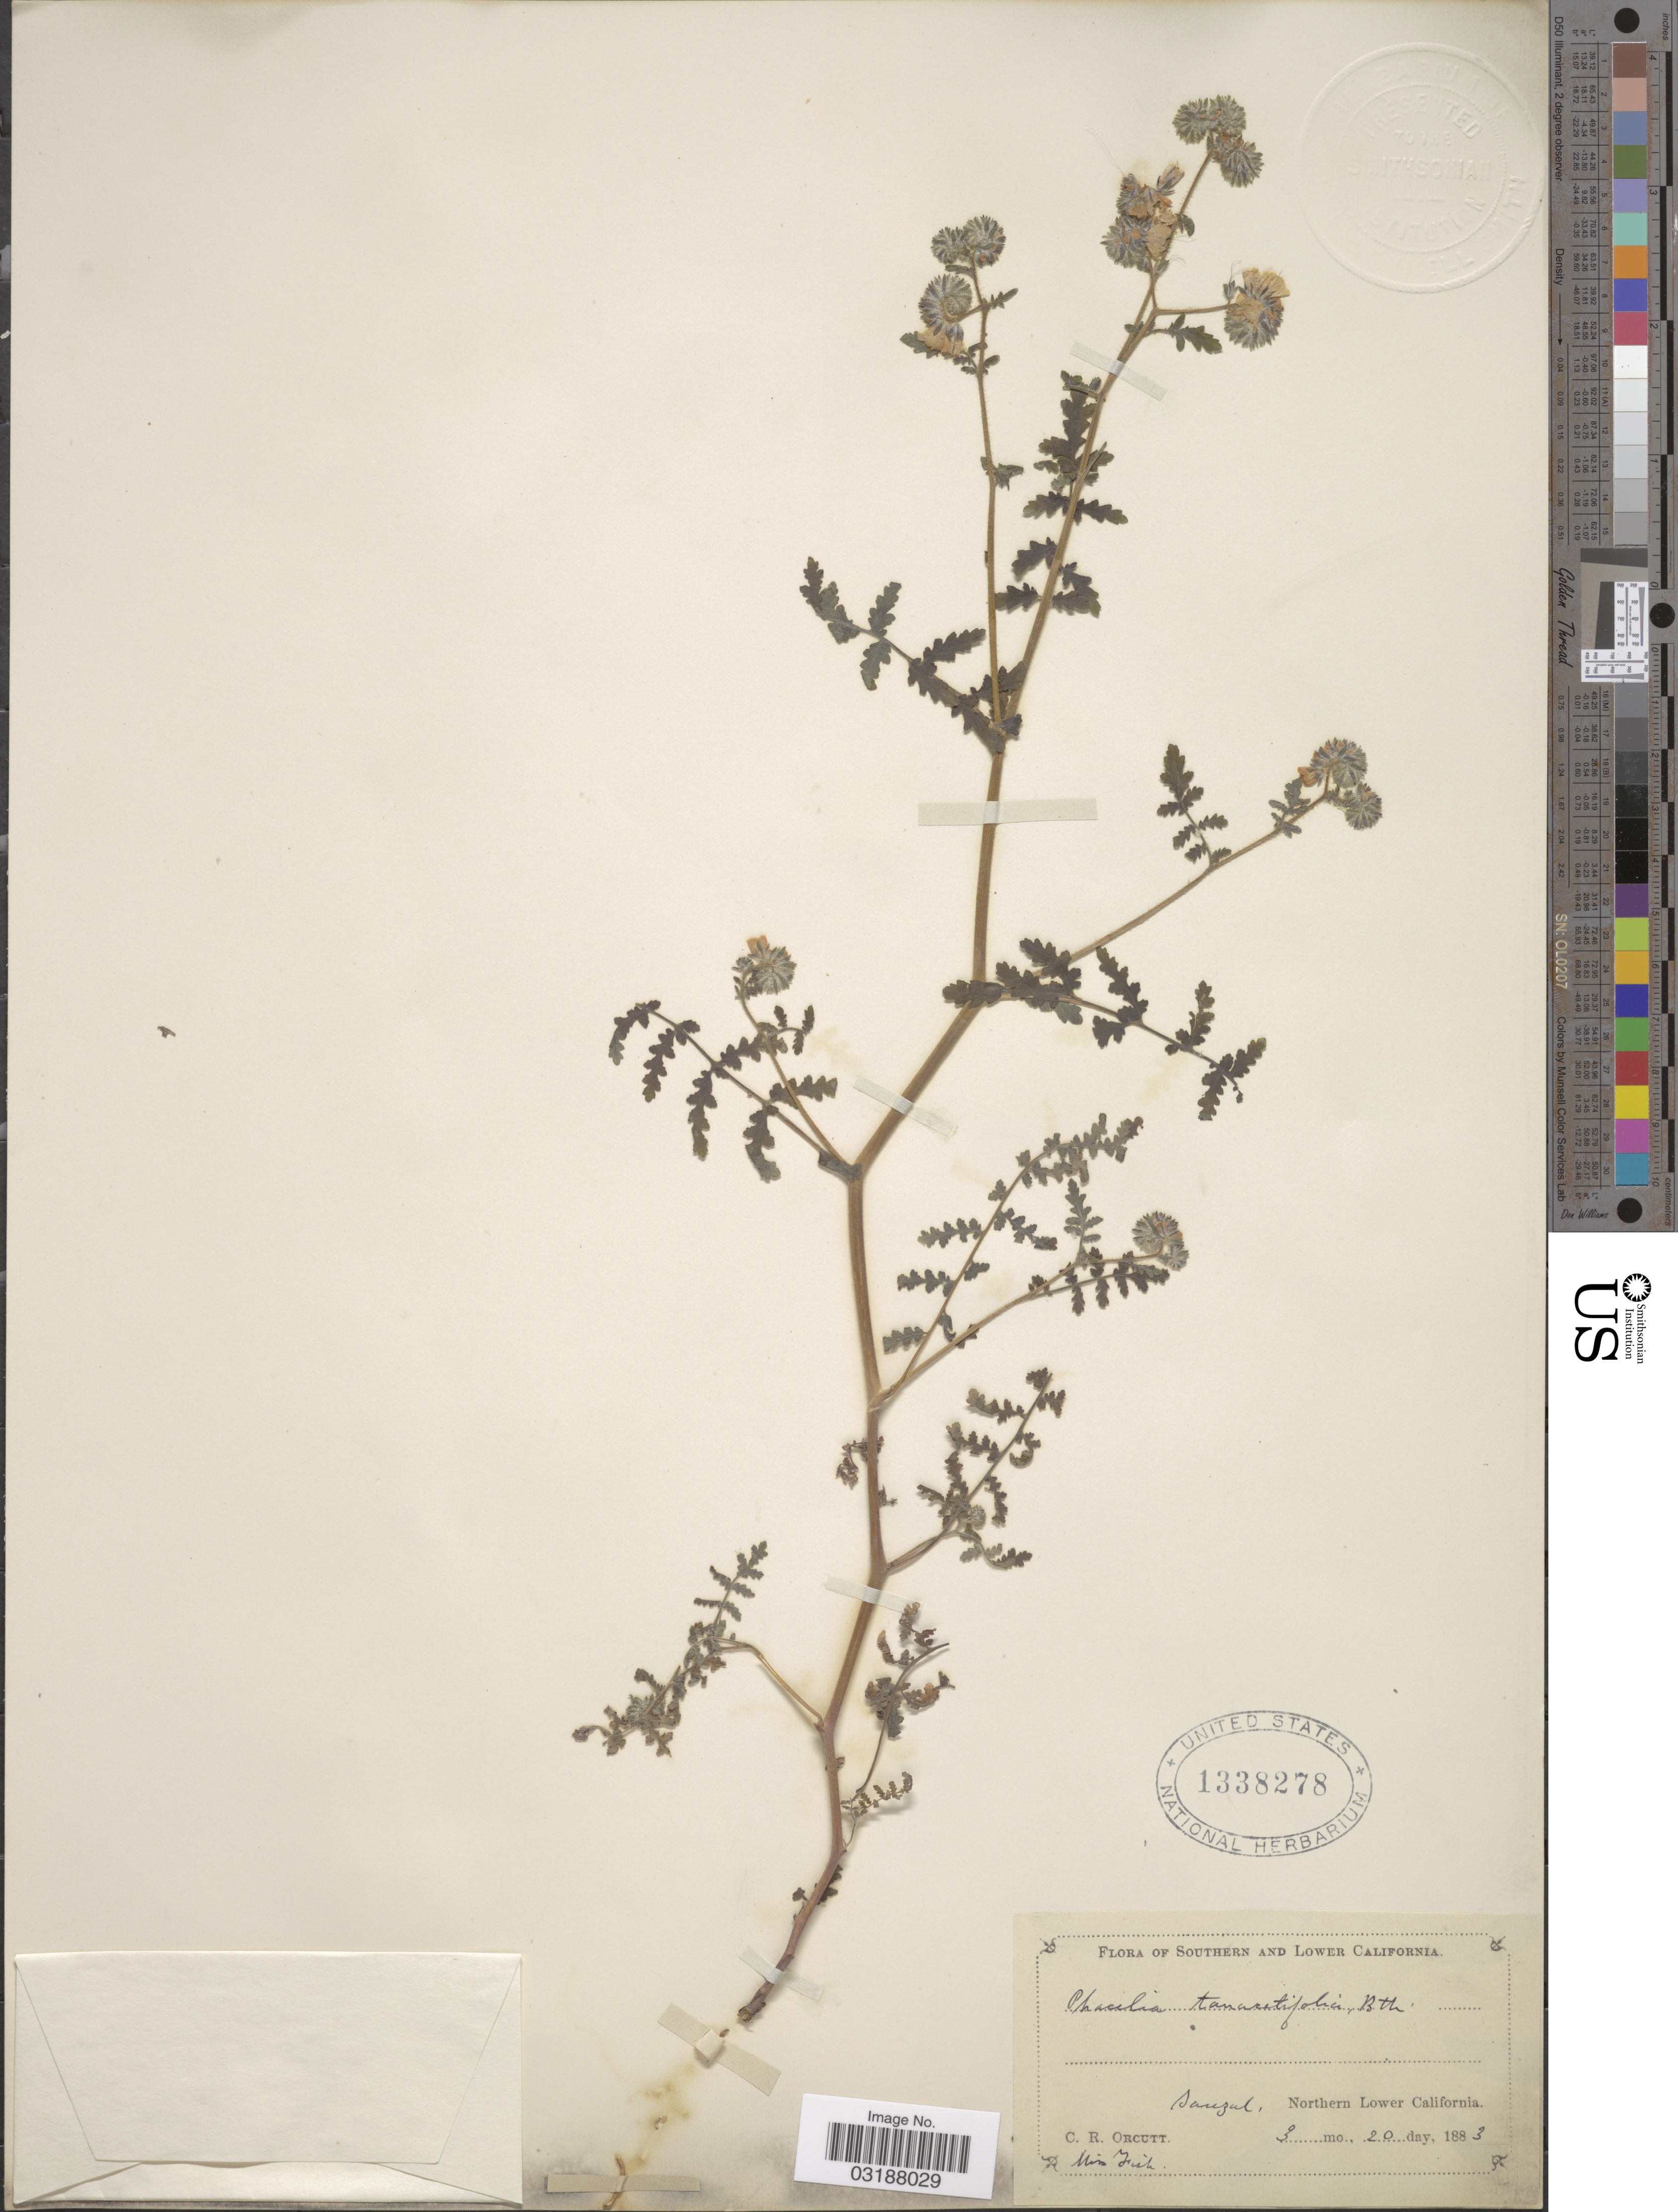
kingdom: Plantae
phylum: Tracheophyta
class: Magnoliopsida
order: Boraginales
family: Hydrophyllaceae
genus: Phacelia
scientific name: Phacelia tanacetifolia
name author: Benth.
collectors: C. R. Orcutt & Fish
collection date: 1883-03-20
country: Mexico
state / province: Baja California Norte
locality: Sauzal, Northern Lower California.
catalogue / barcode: US 1338278